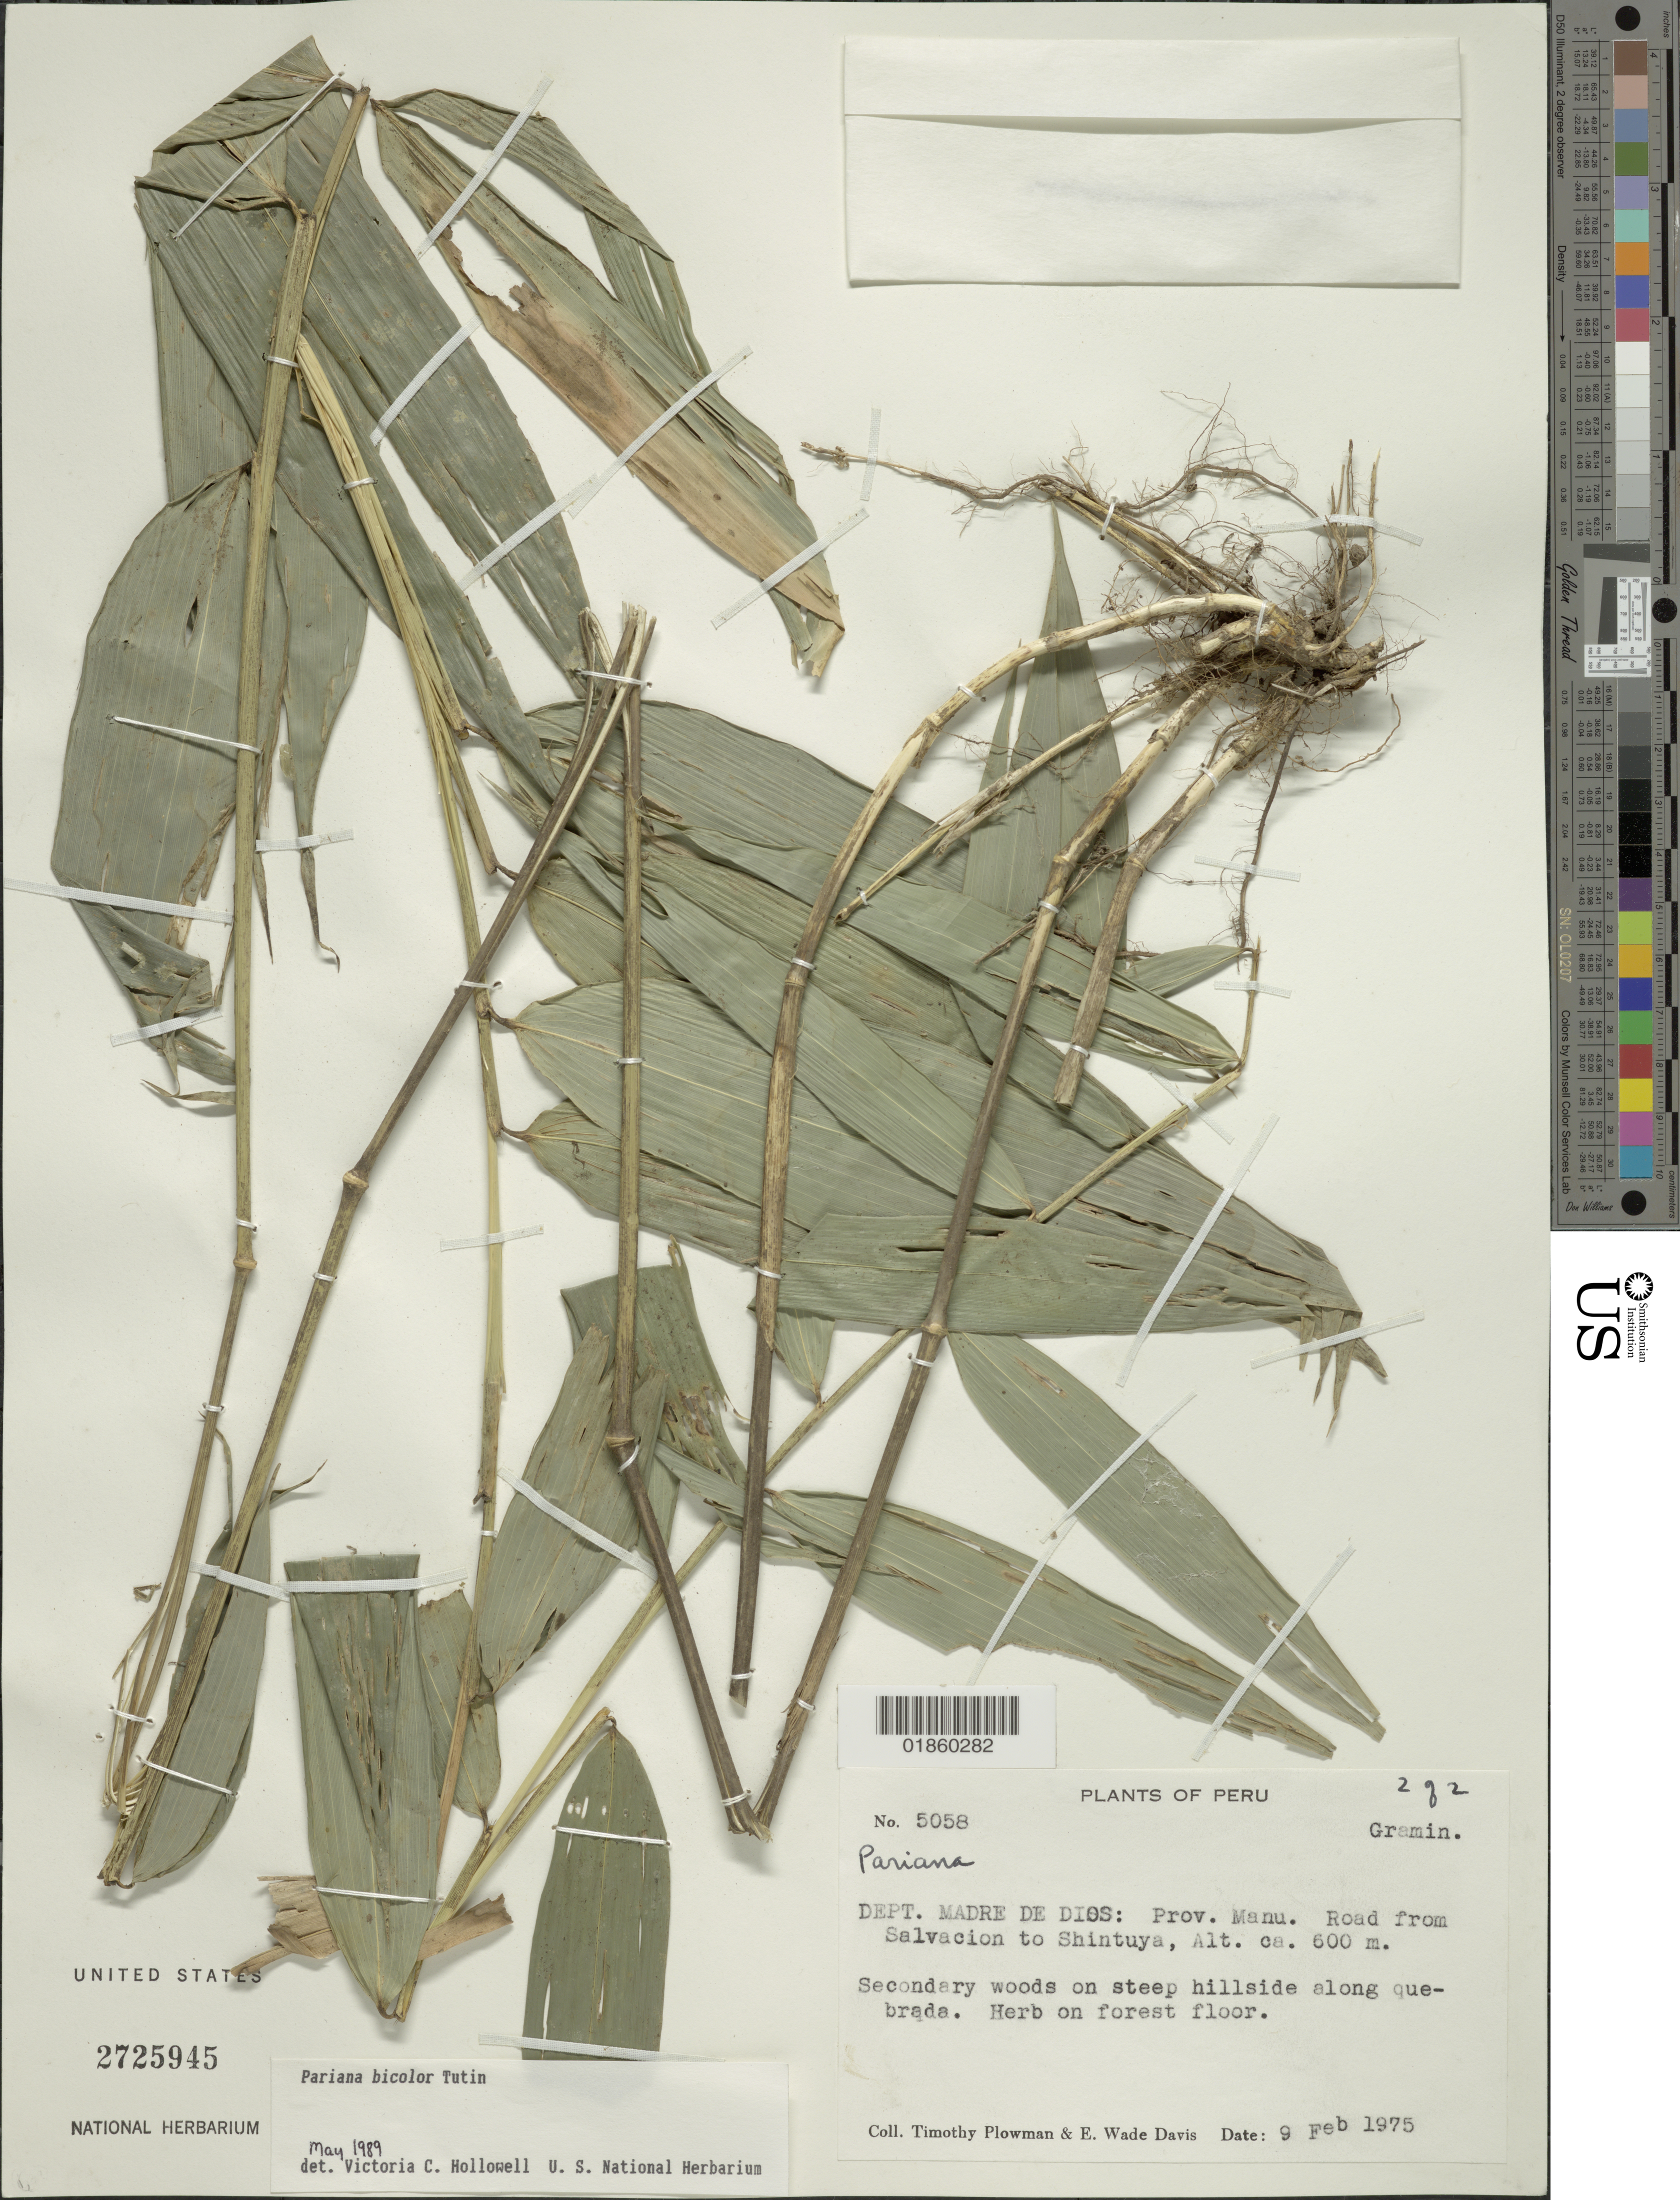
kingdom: Plantae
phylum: Tracheophyta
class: Liliopsida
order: Poales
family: Poaceae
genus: Pariana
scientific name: Pariana bicolor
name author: Tutin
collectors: T. Plowman & E. W. Davis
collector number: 5058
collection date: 1975-02-09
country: Peru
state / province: Madre de Dios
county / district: Manú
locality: Road from Salvacion to Shintuya.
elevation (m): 600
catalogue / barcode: US 2725945